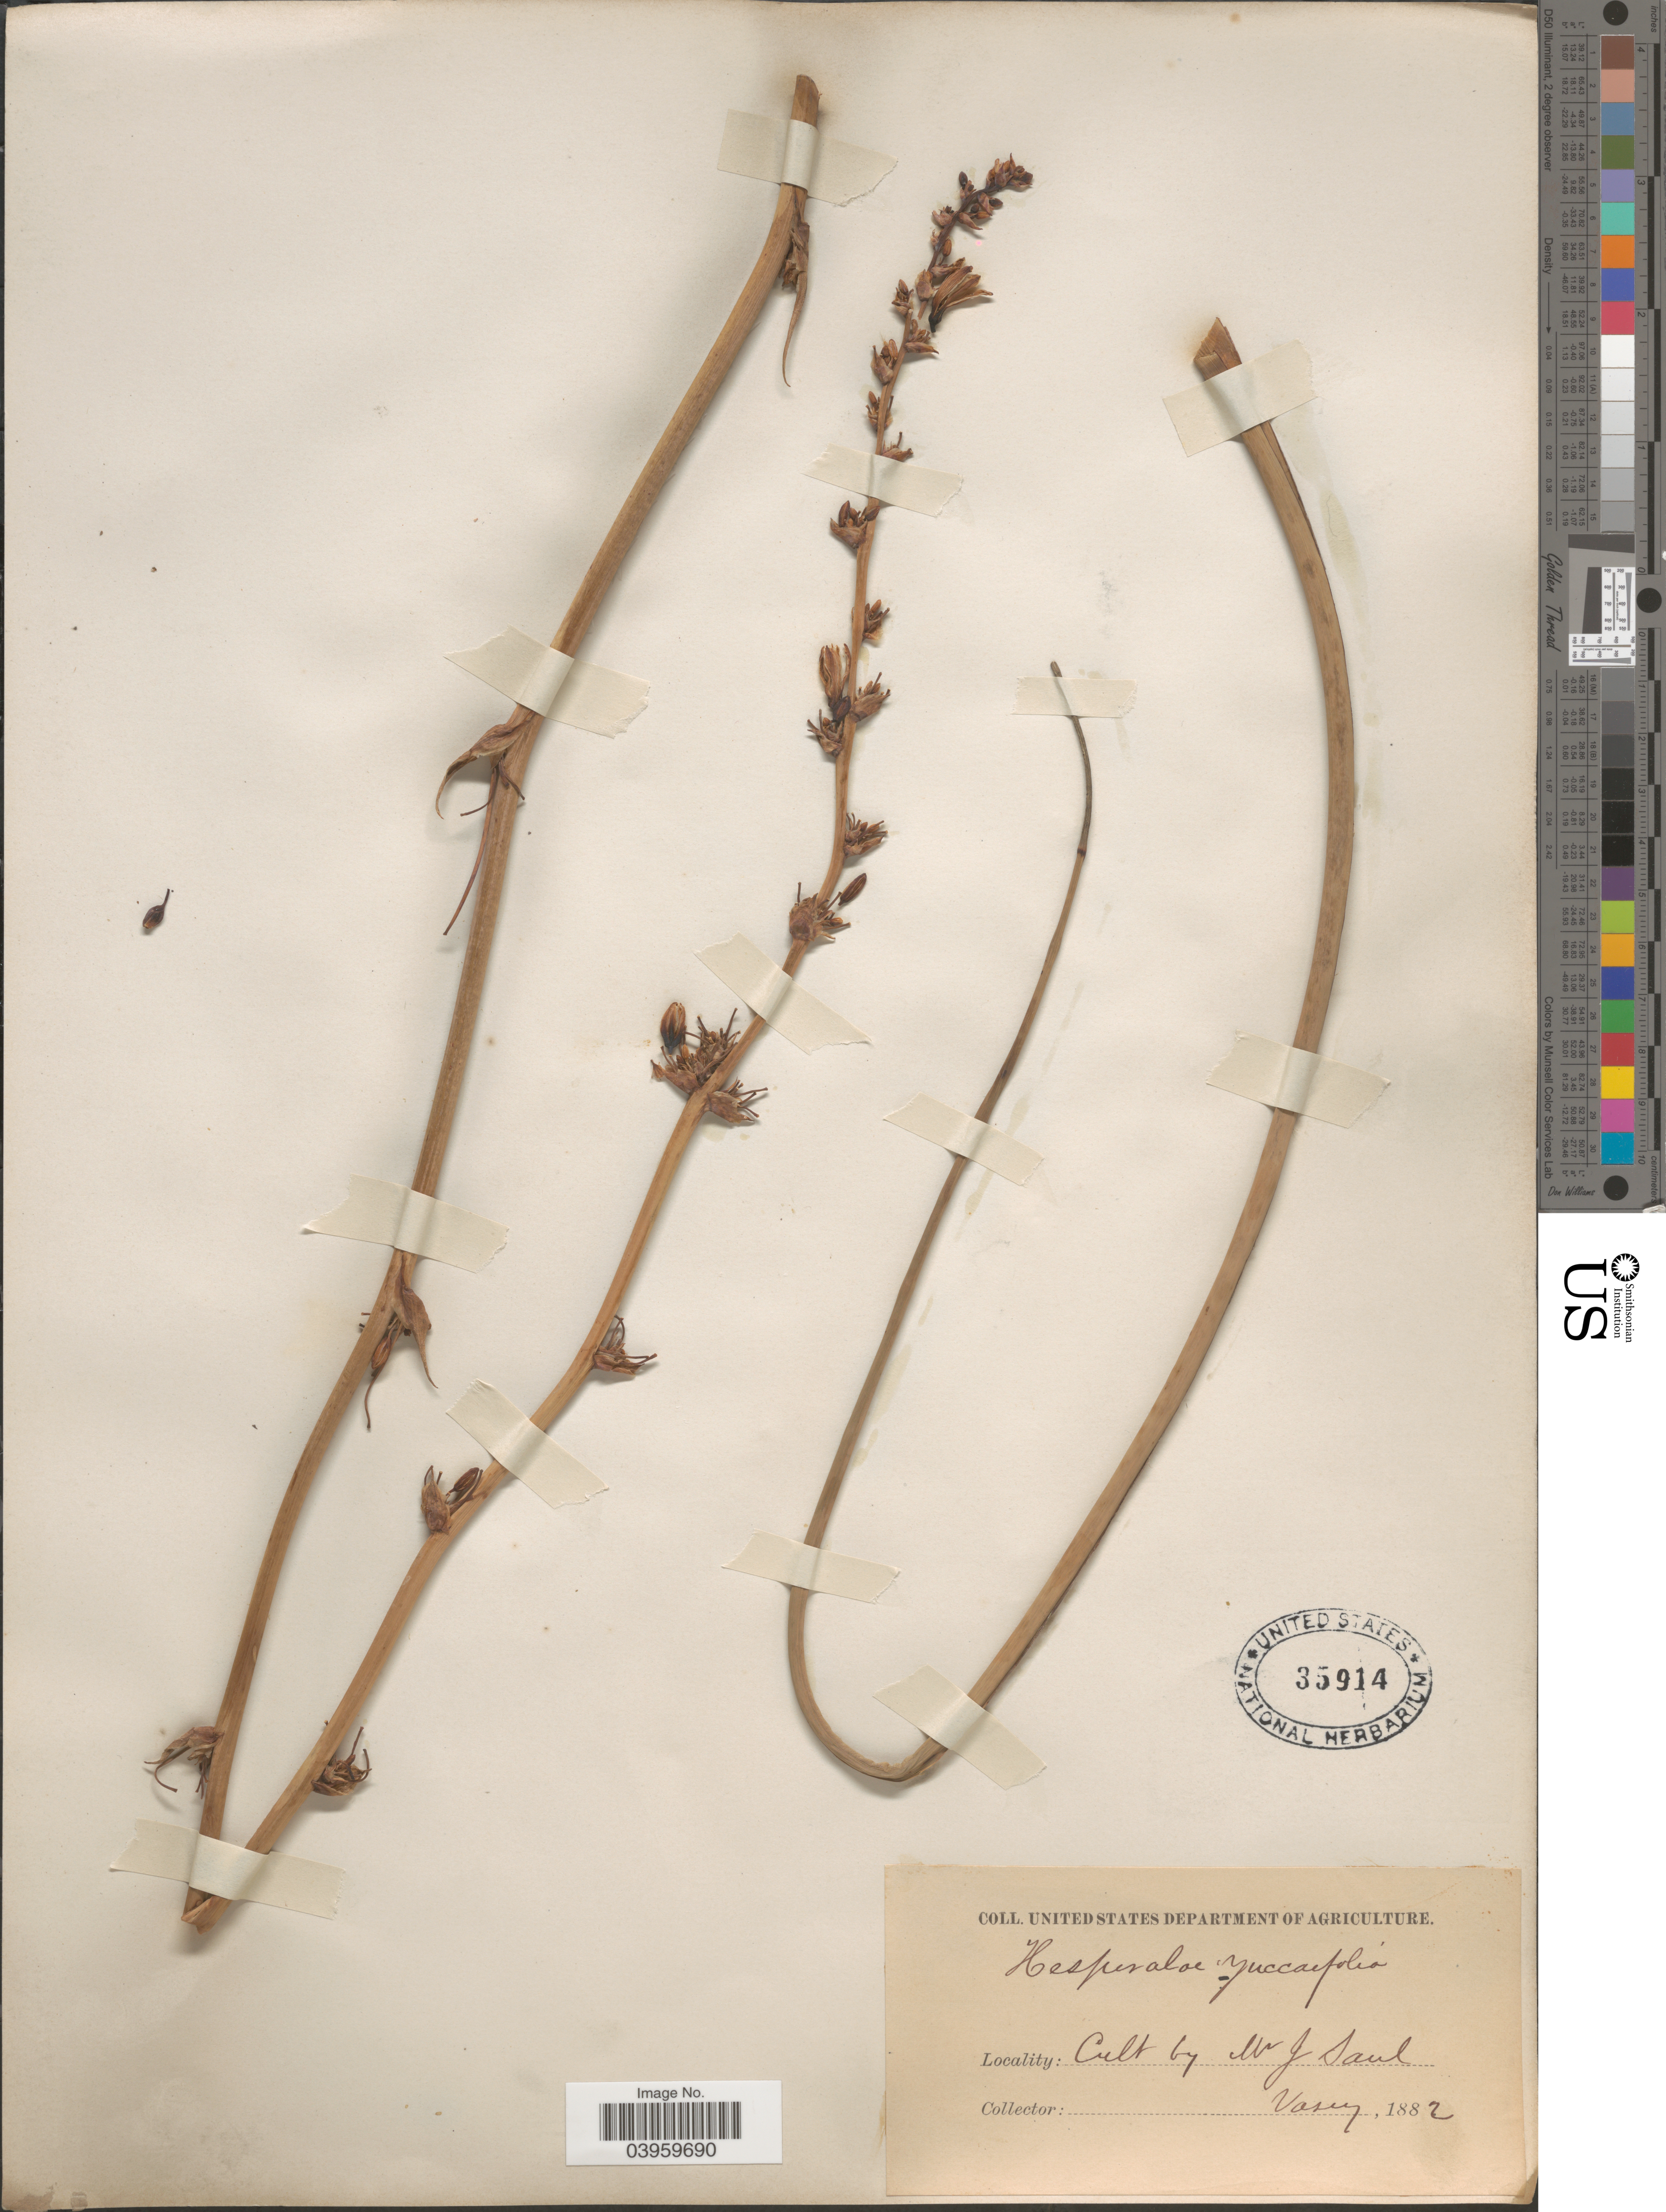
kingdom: Plantae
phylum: Tracheophyta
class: Liliopsida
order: Asparagales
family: Asparagaceae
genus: Hesperaloe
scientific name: Hesperaloe parviflora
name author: (Torr.) J.M. Coult.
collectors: J. Saul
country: United States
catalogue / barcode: US 35914